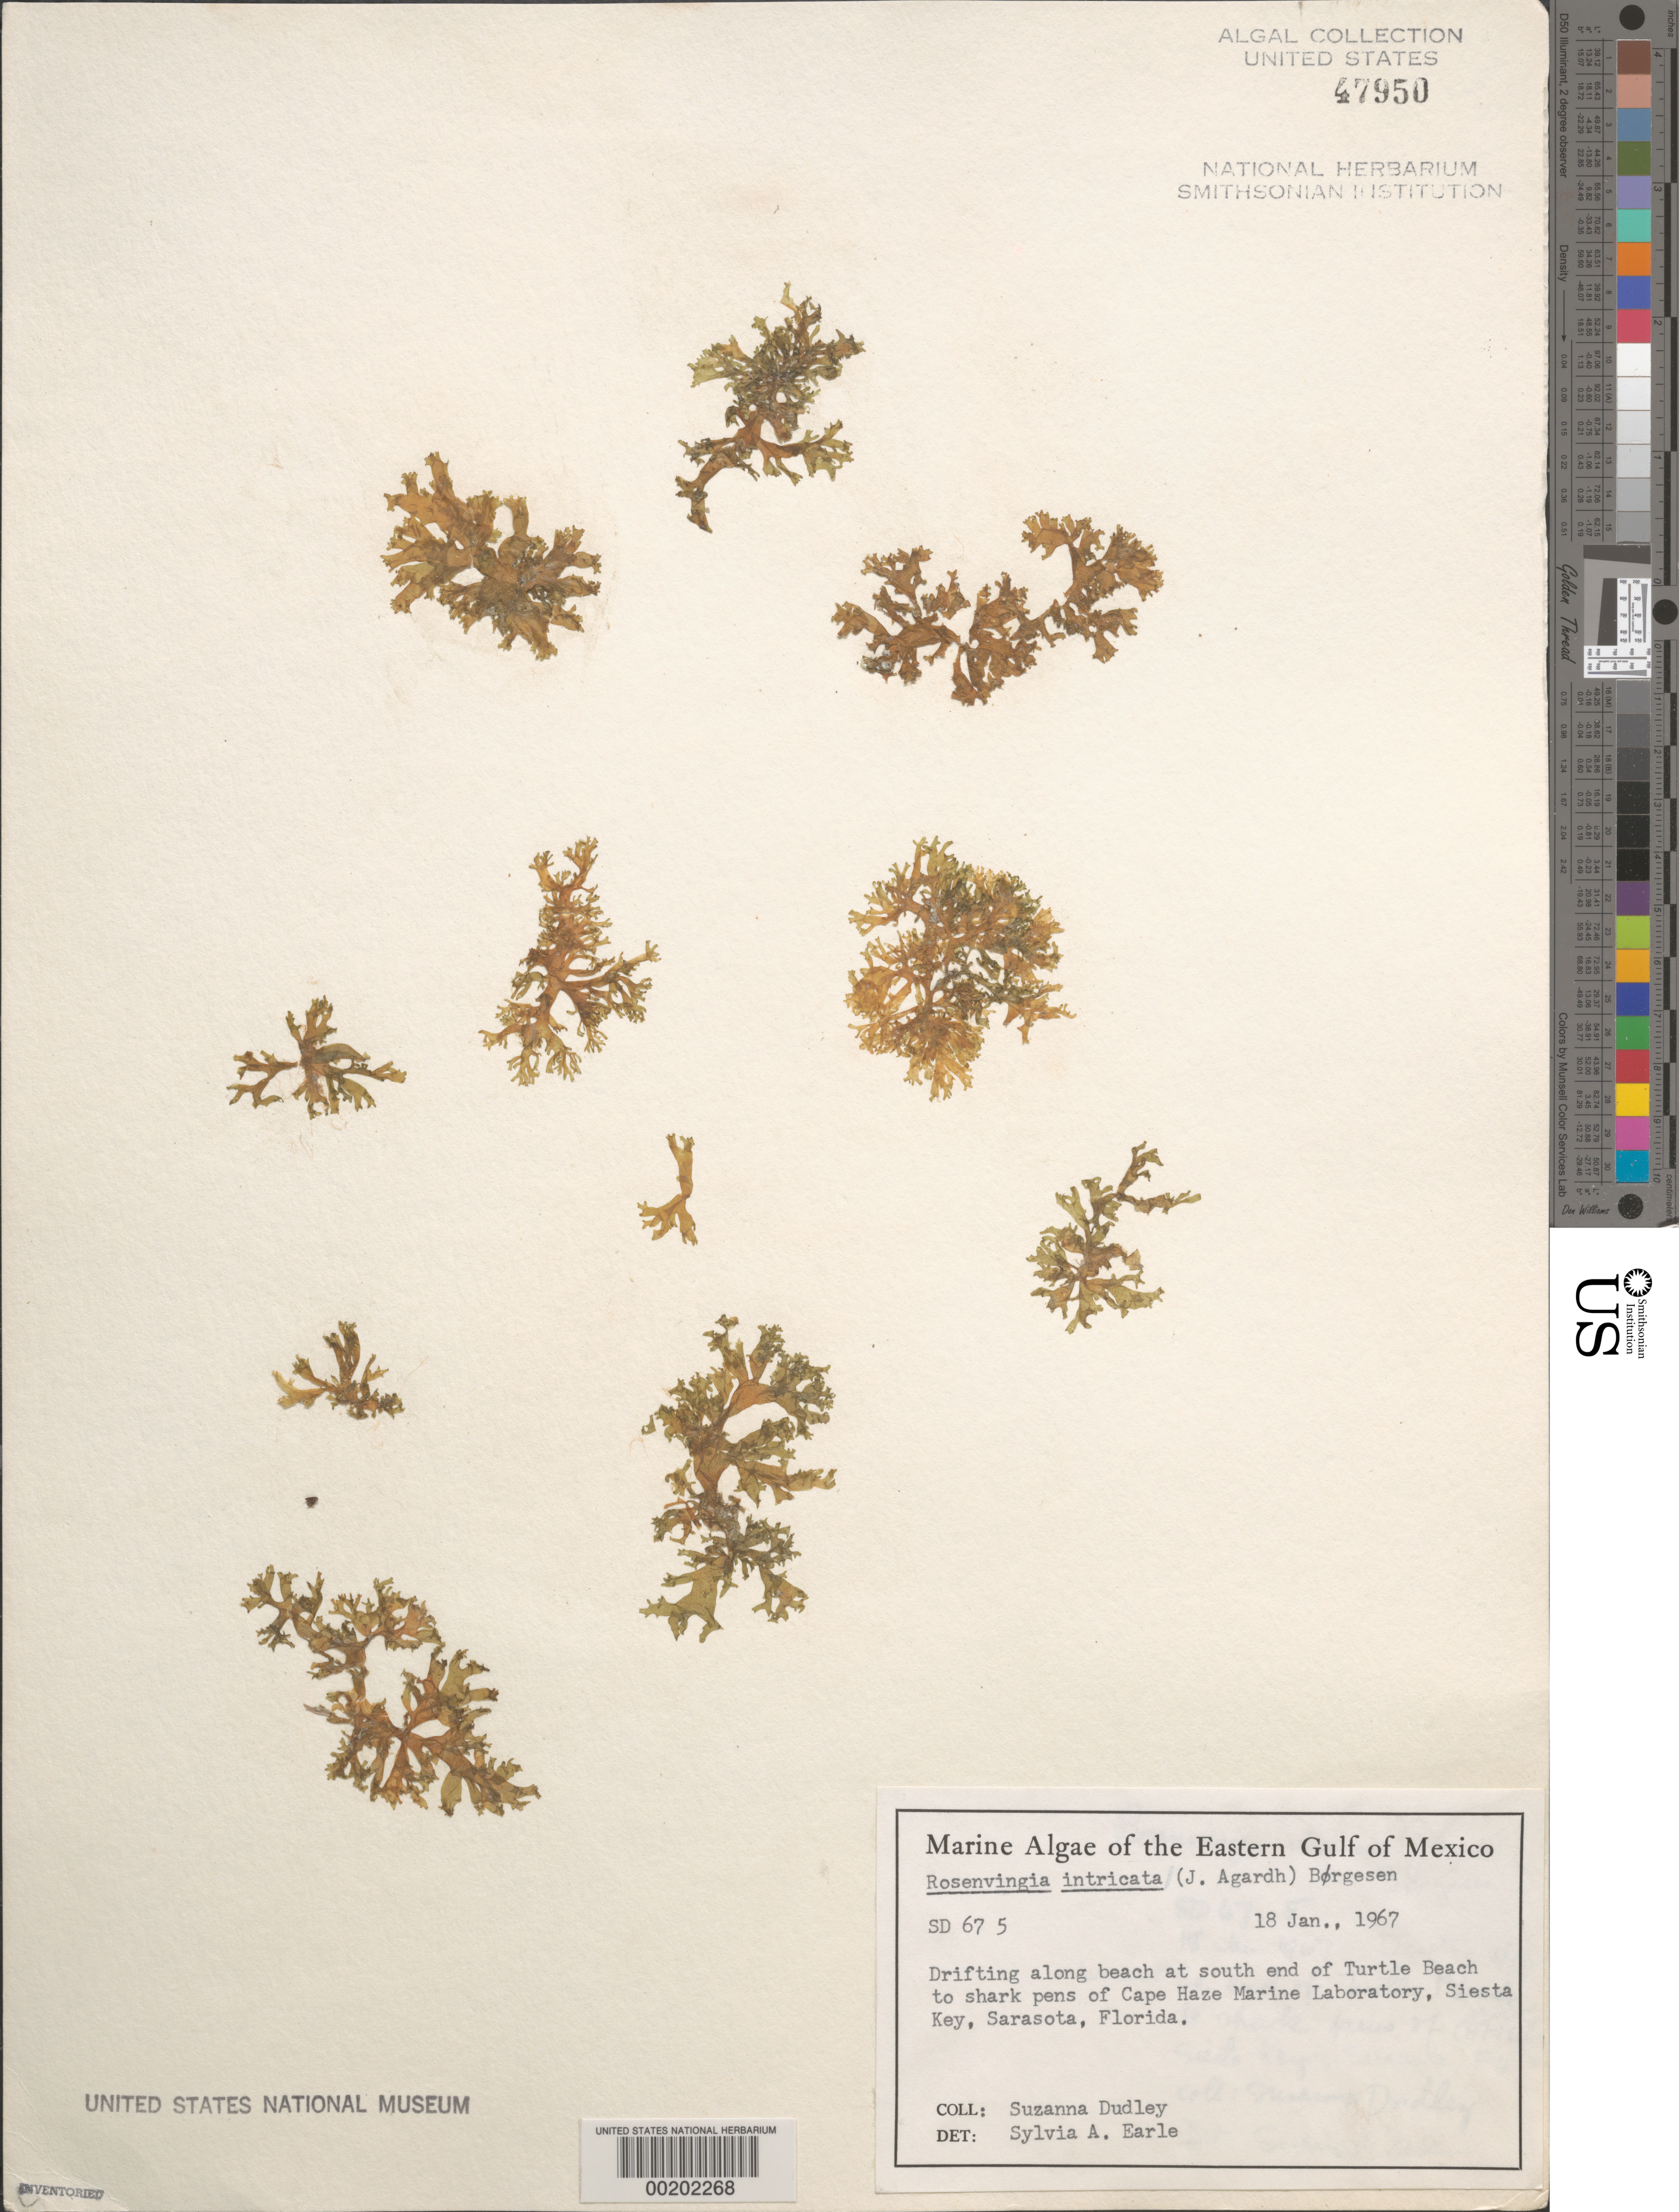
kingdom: Chromista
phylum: Ochrophyta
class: Phaeophyceae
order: Scytosiphonales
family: Scytosiphonaceae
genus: Rosenvingea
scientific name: Rosenvingea endiviifolia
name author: (Martius) M.J. Wynne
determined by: Algae name updating Project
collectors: S. Dudley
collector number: SD 67 5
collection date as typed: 18 Jan 1967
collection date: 1967-01-18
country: United States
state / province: Florida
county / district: Sarasota County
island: Siesta Key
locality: Turtle Beach to Cape Haze Marine Laboratory shark pens, Sarasota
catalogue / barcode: US 47950